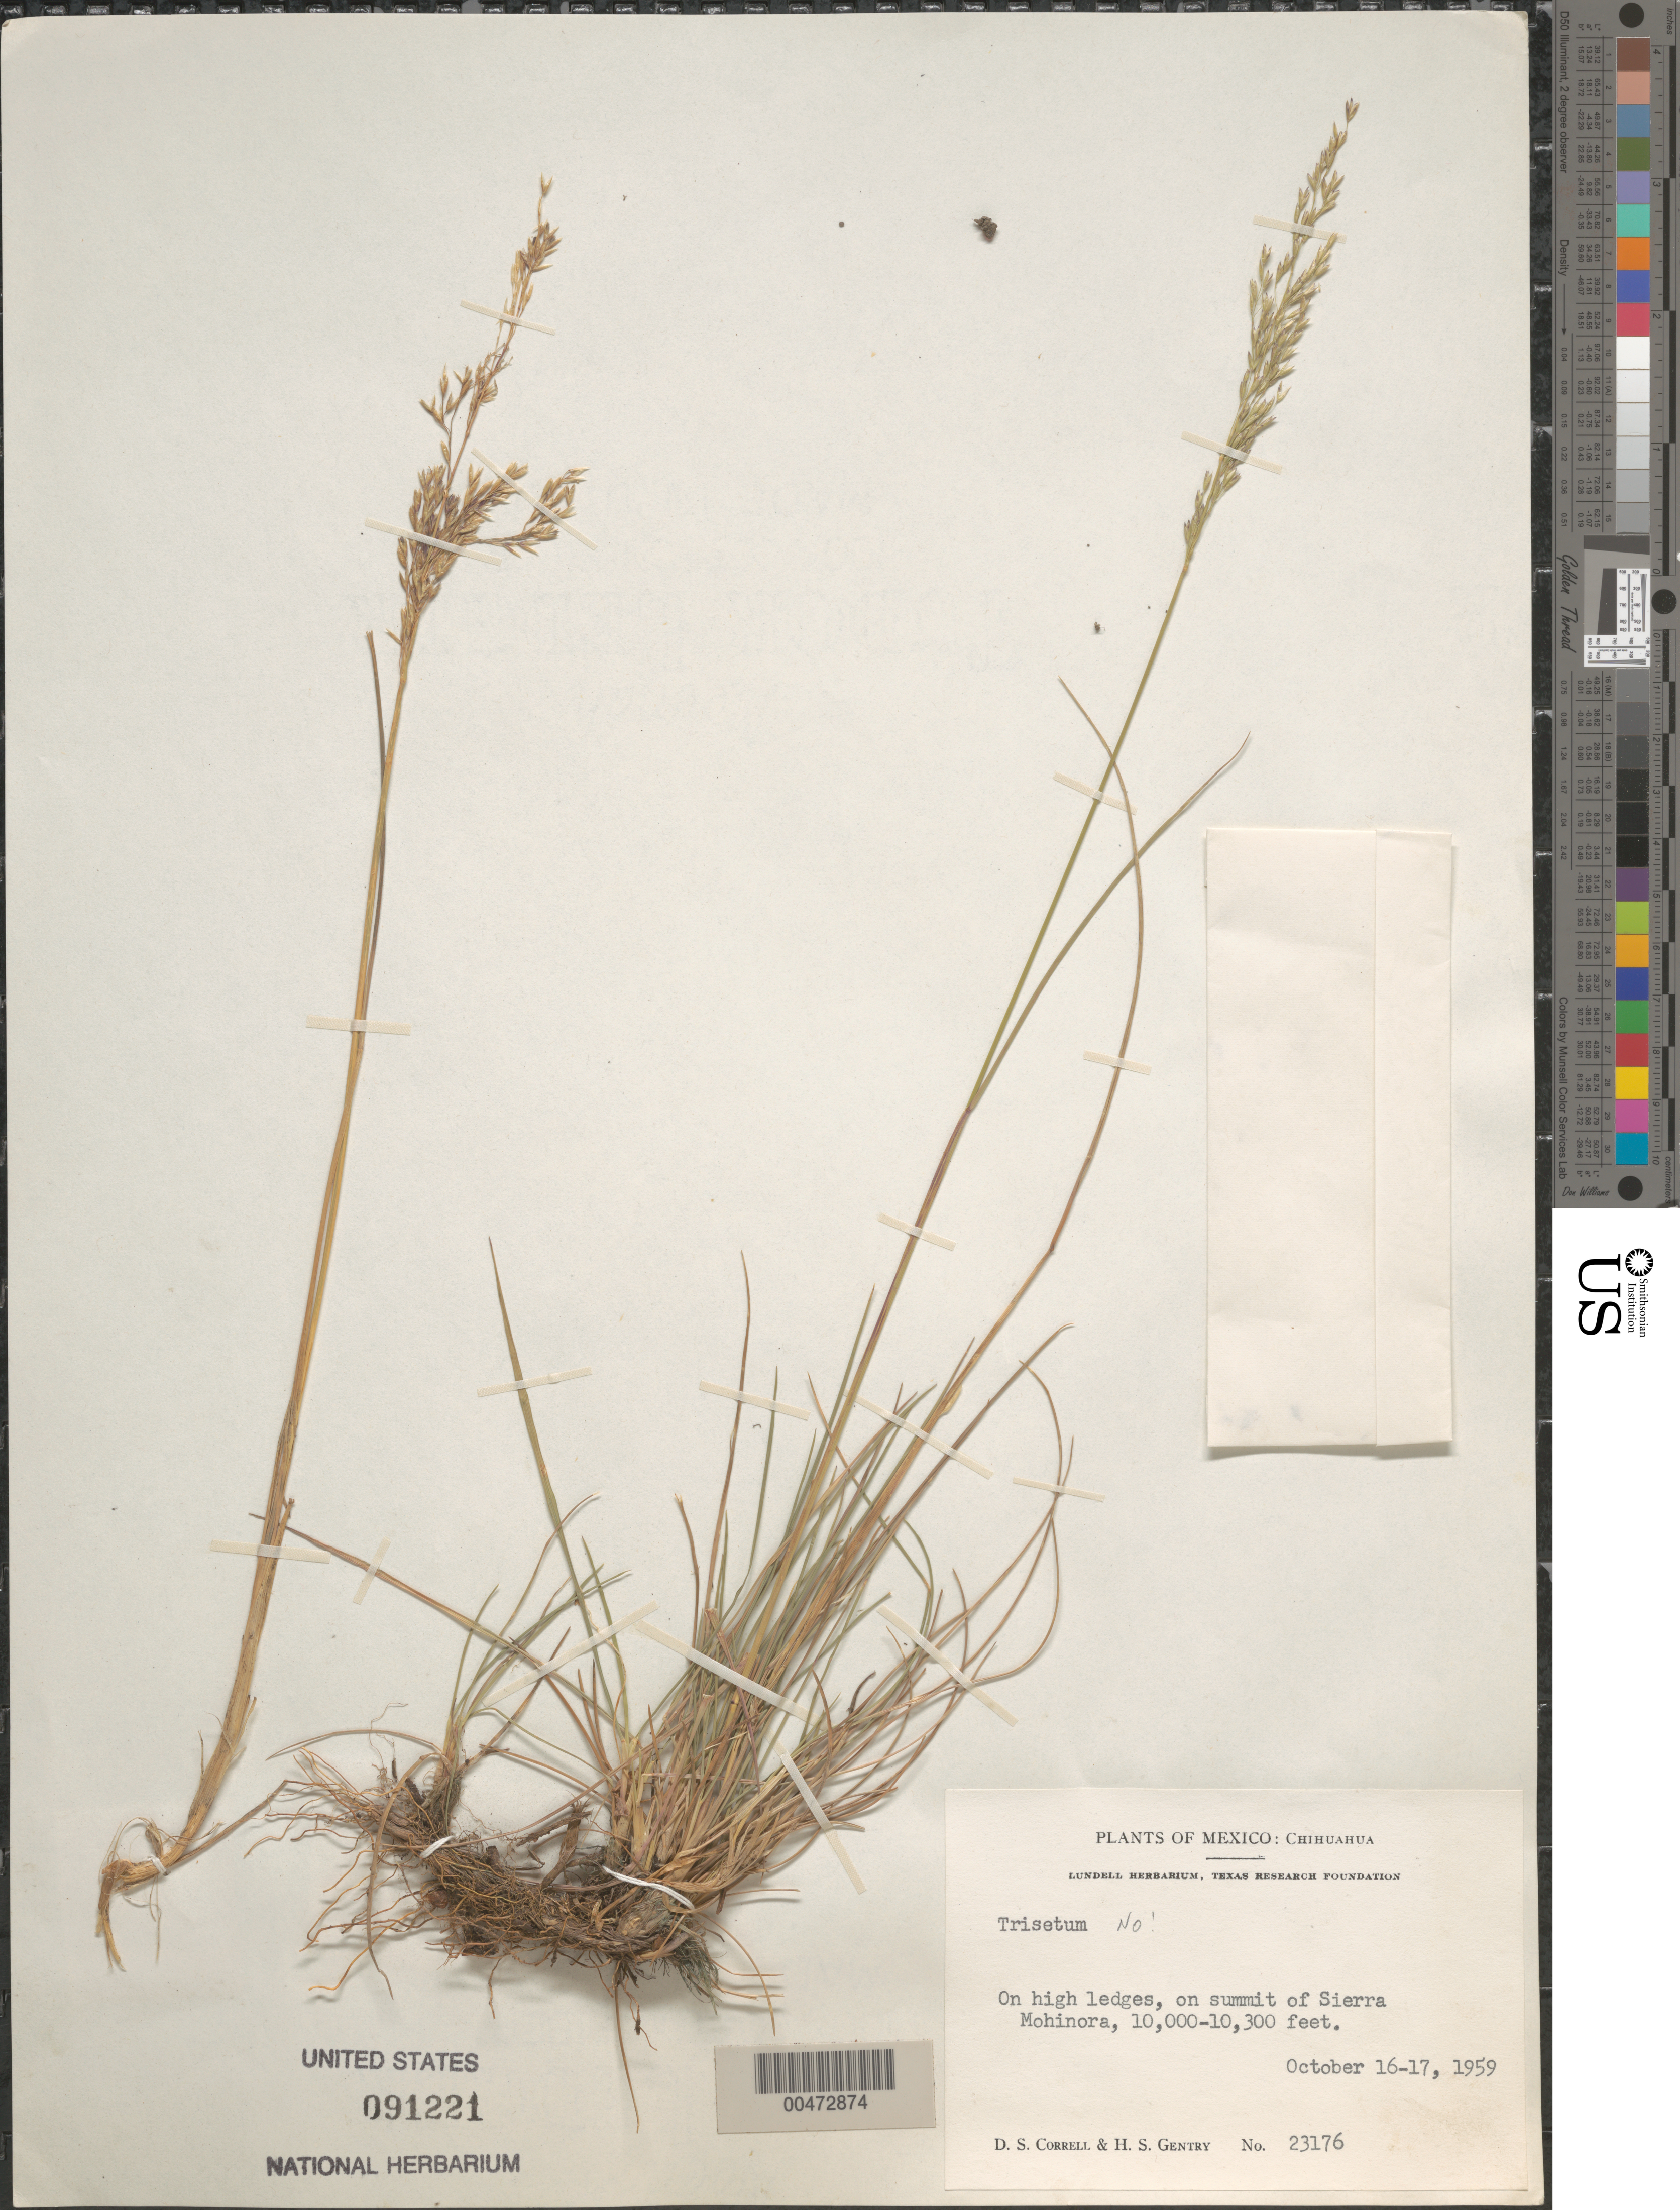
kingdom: Plantae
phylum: Tracheophyta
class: Liliopsida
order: Poales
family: Poaceae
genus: Graphephorum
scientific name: Graphephorum sp.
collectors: D. S. Correll & H. S. Gentry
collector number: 23176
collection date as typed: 16 Oct 1959 and 17 Oct 1959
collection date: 1959-10-16/1959-10-17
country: Mexico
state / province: Chihuahua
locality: On summit of Sierra Mohinora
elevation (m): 3048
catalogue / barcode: US 91221